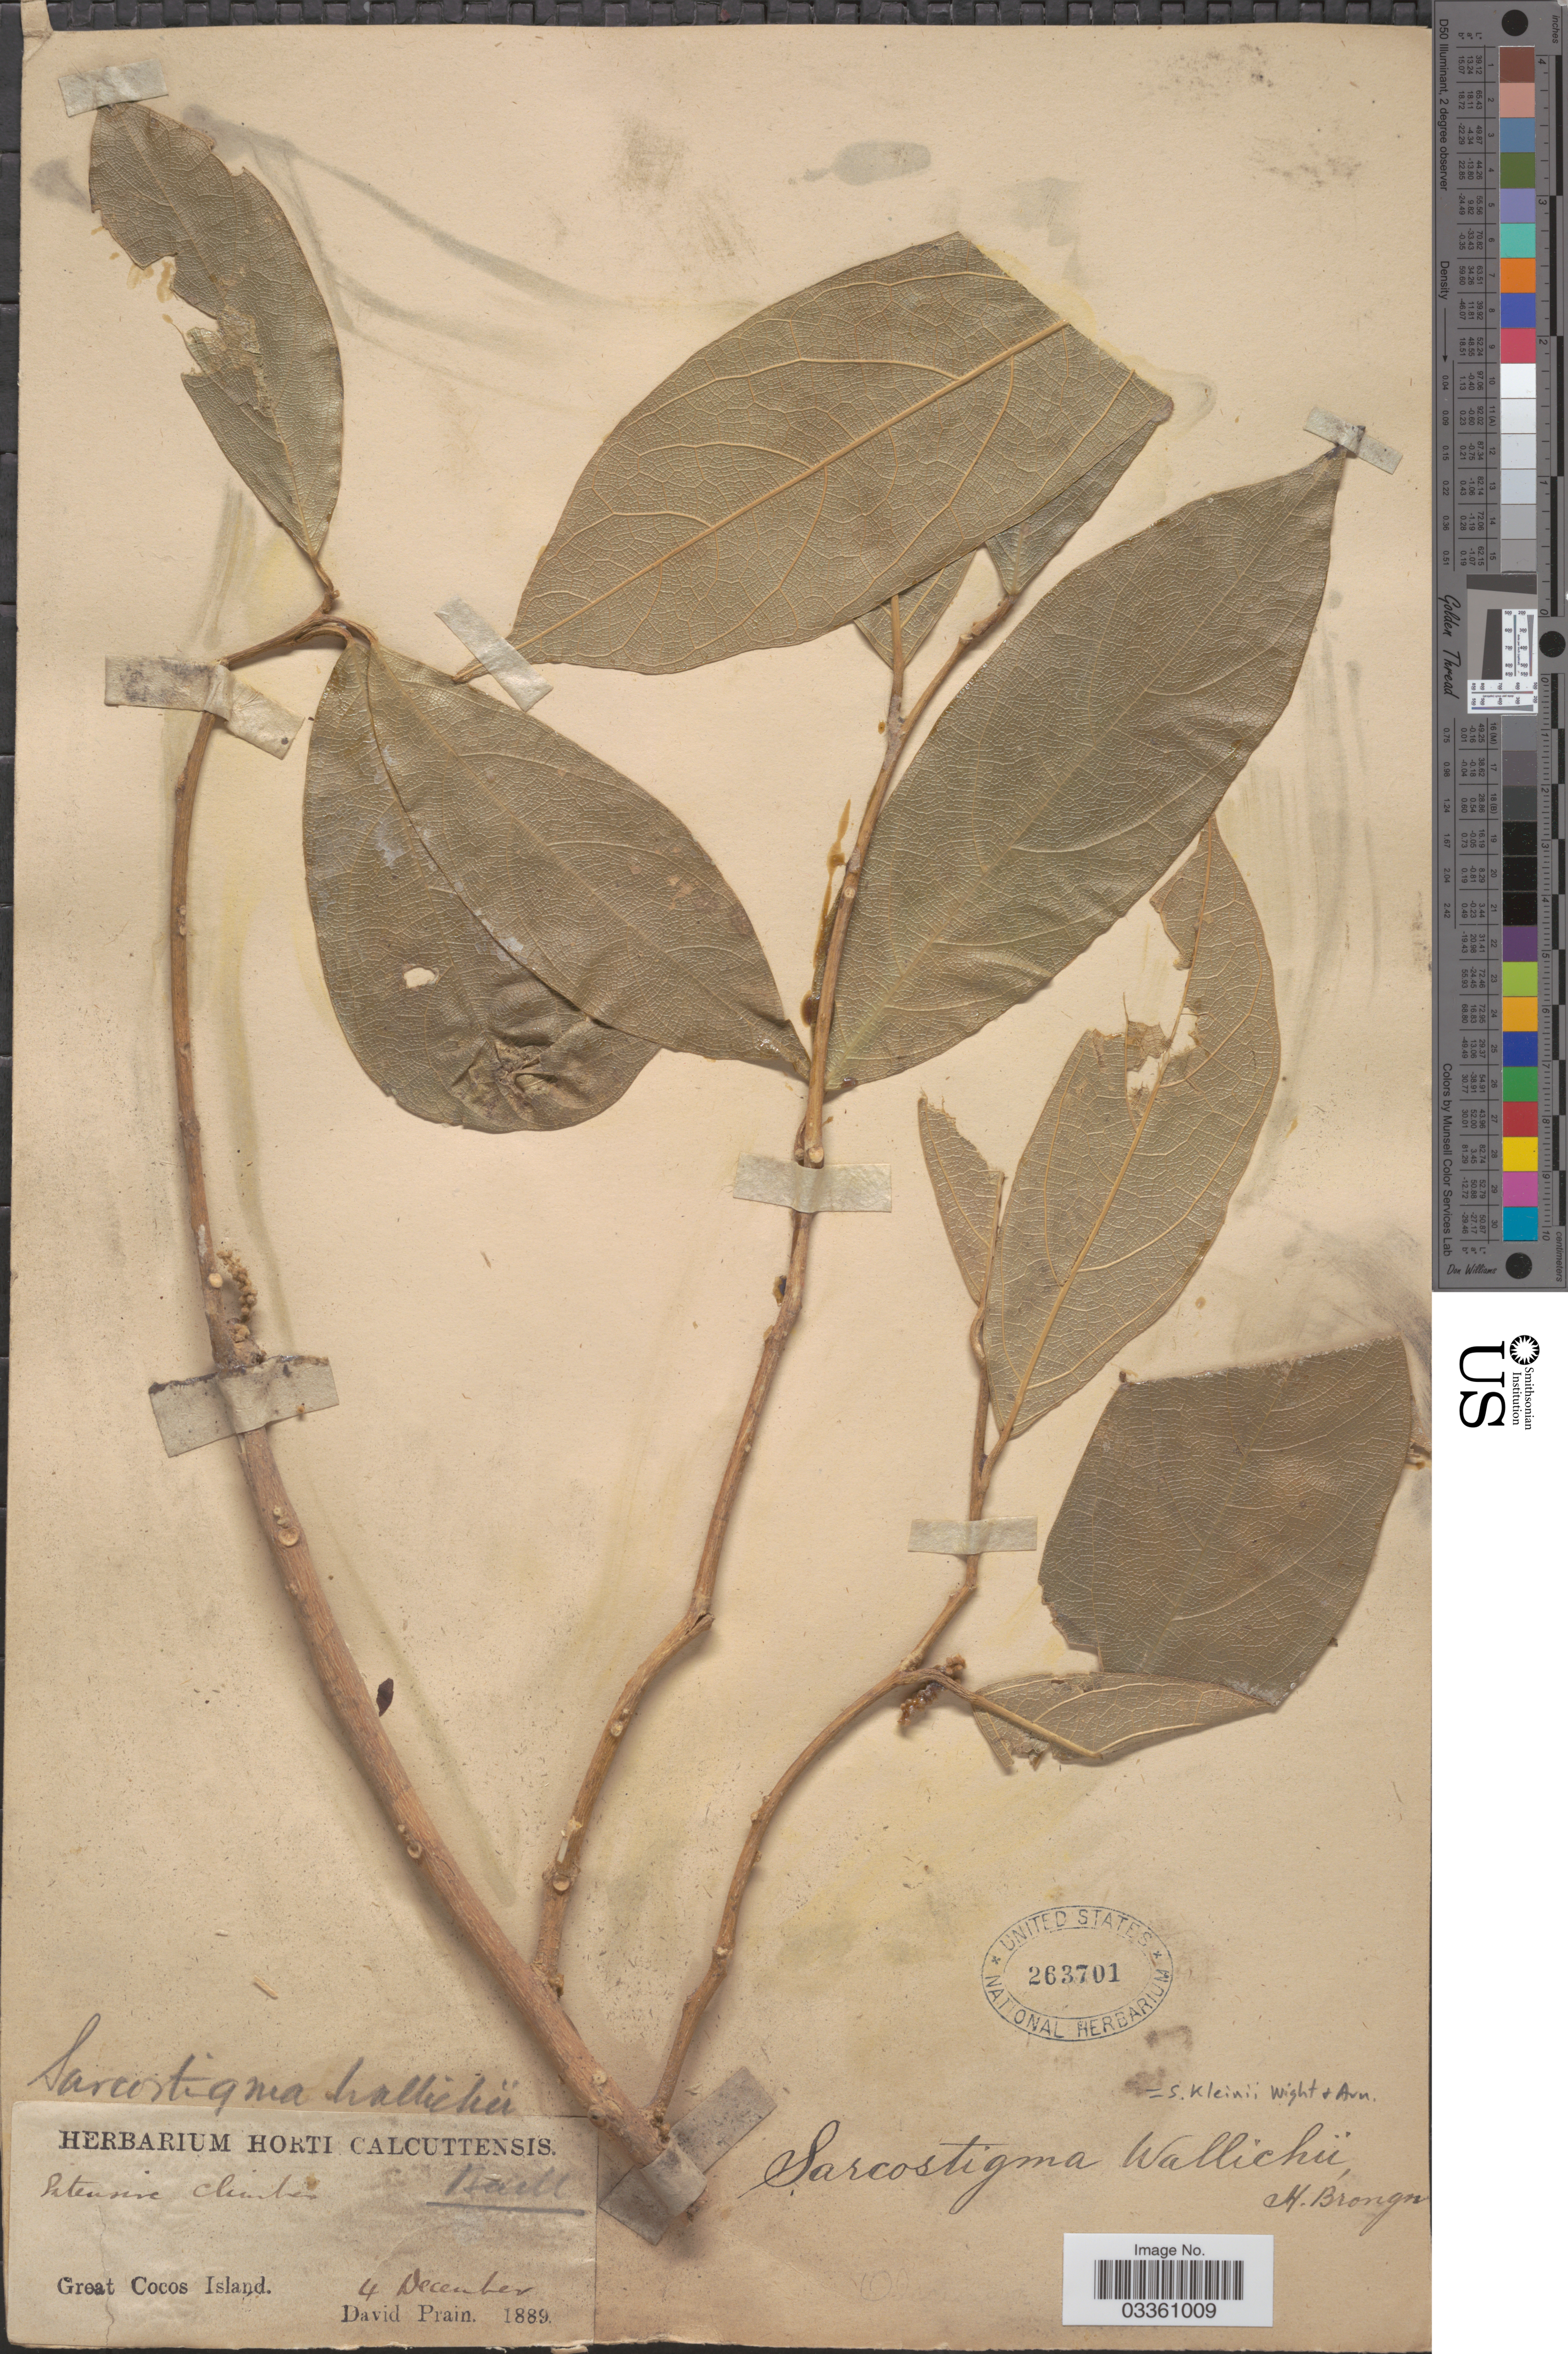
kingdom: Plantae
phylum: Tracheophyta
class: Magnoliopsida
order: Icacinales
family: Icacinaceae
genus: Sarcostigma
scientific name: Sarcostigma kleinii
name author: Wight & Arn.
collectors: D. Prain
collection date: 1889-12-04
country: Myanmar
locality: Great Cocos Island.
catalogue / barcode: US 263701